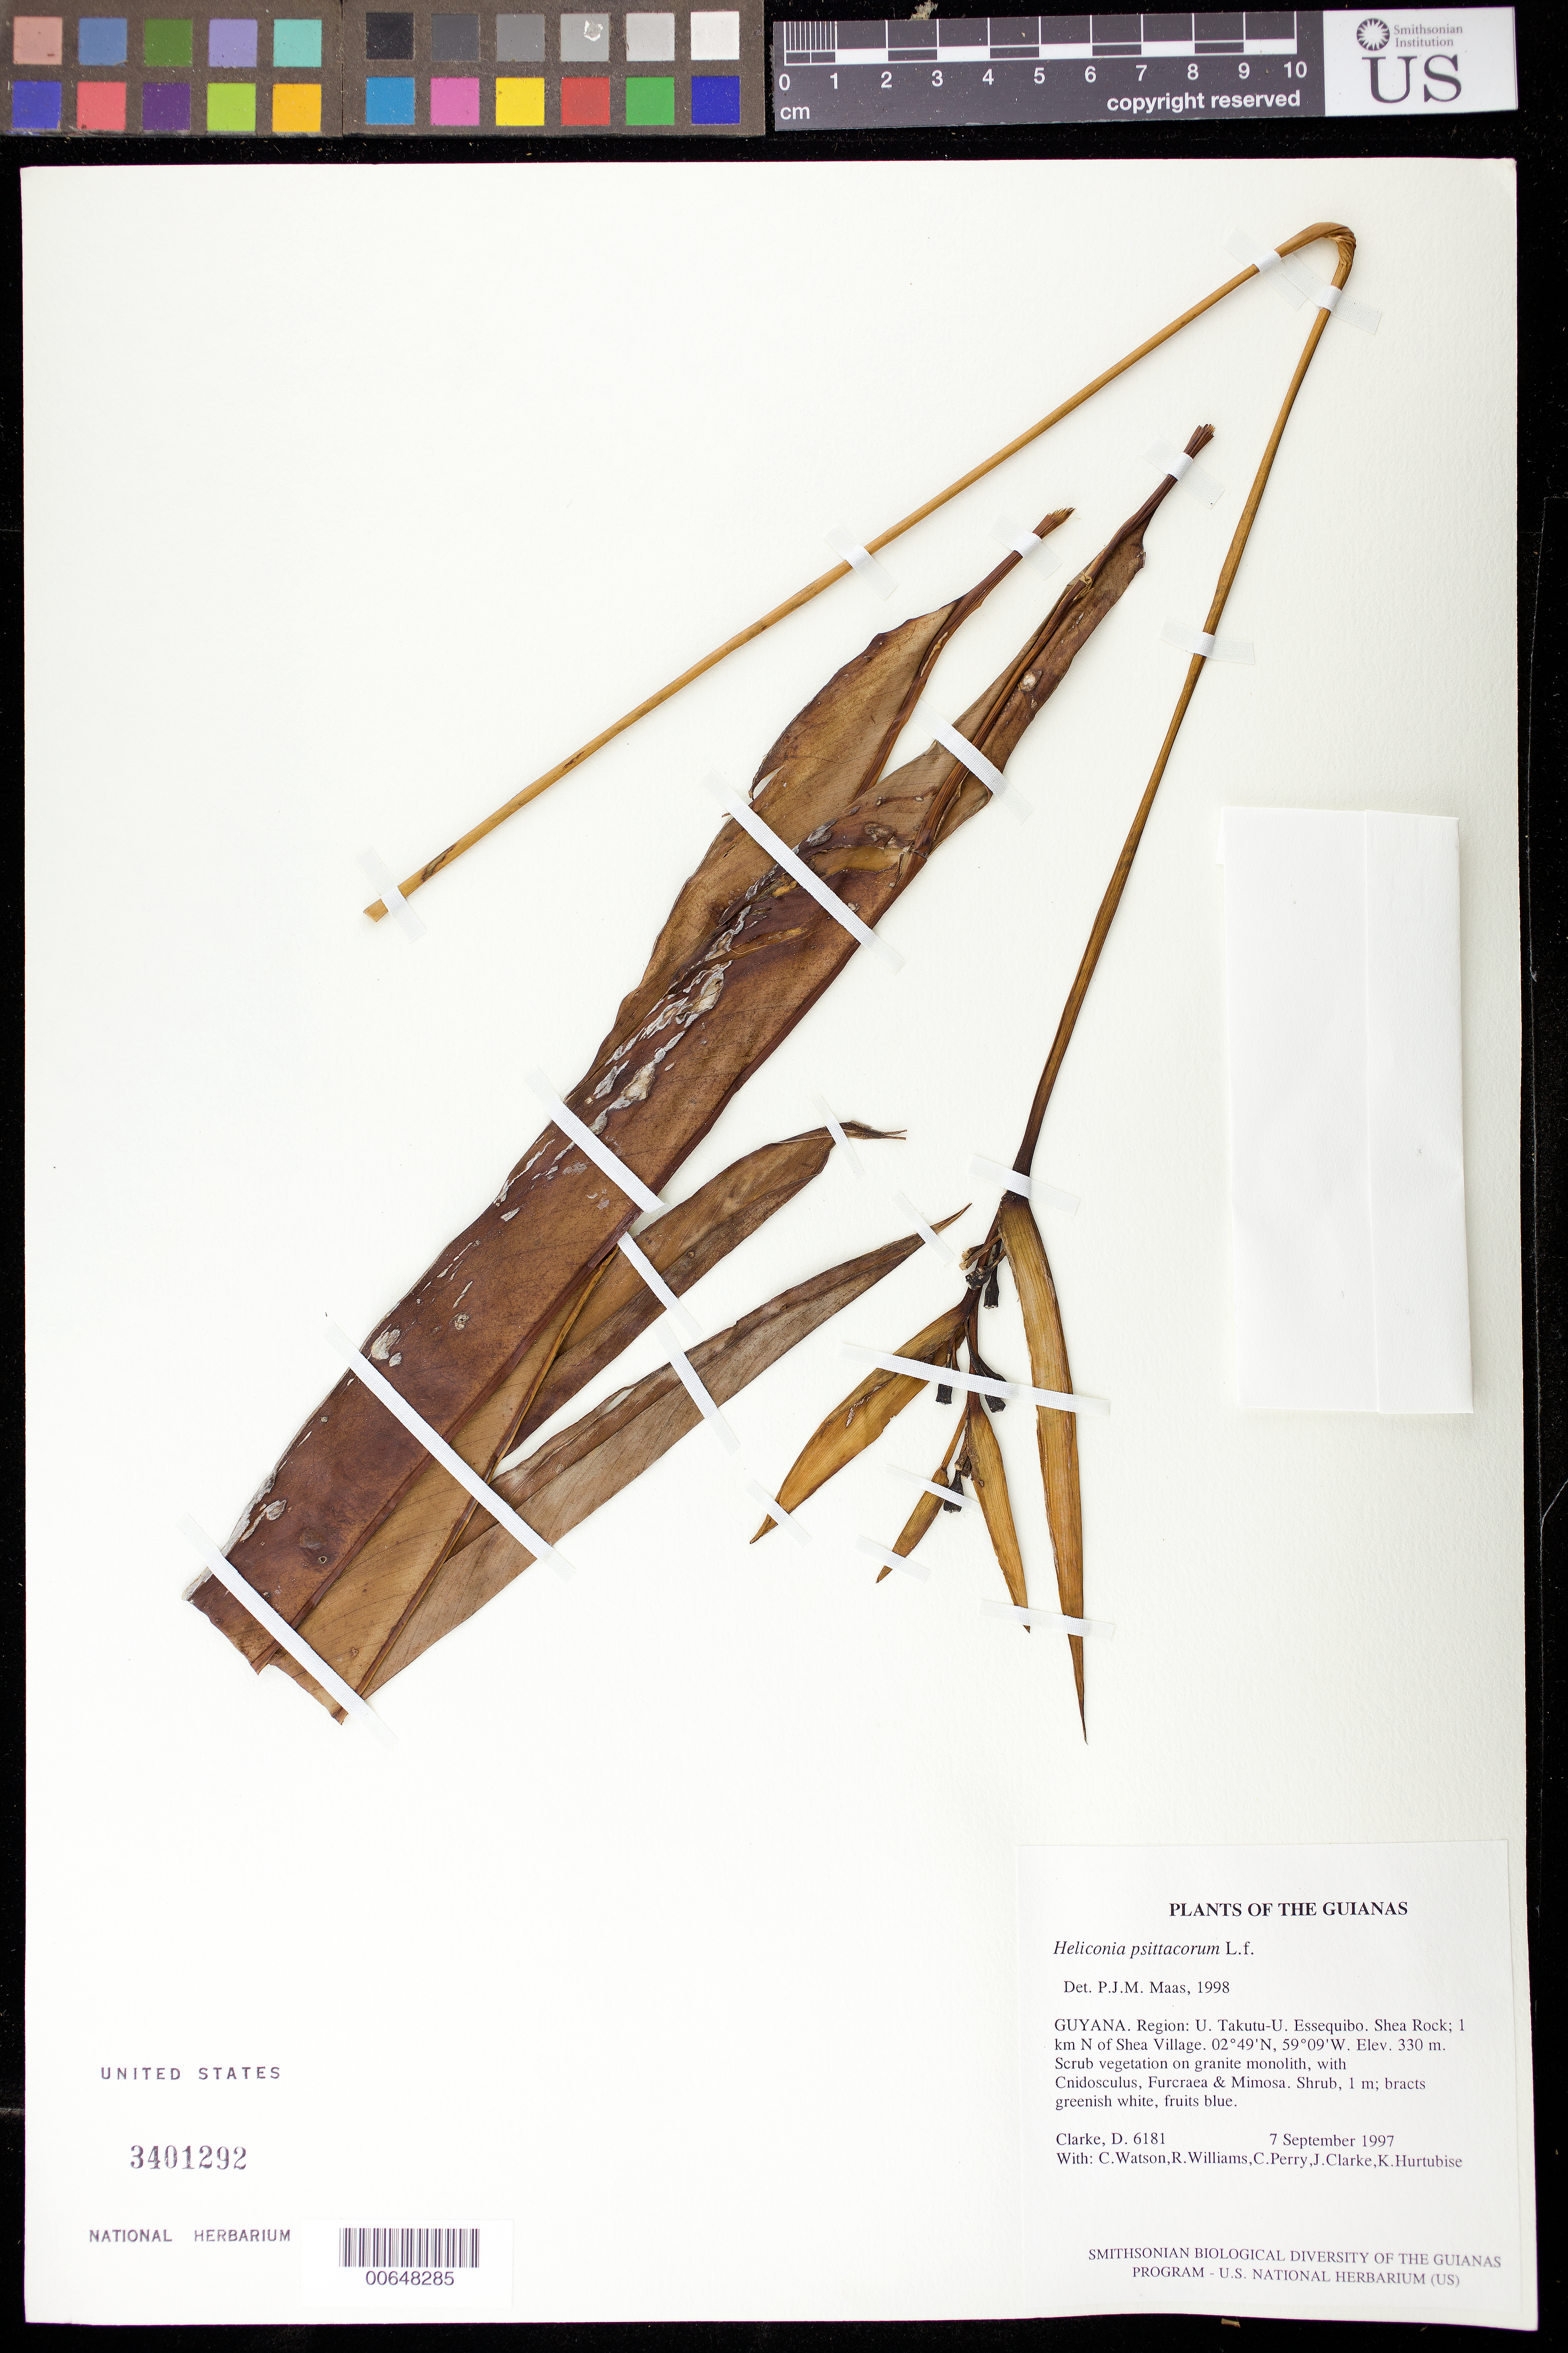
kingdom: Plantae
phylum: Tracheophyta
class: Liliopsida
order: Zingiberales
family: Heliconiaceae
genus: Heliconia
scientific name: Heliconia psittacorum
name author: L. f.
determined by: Maas, Paul J. M.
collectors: H. D. Clarke, C. Watson, R. Williams, C. Perry, J. Clarke & K. Hurtubise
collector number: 6181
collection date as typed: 7 September 1997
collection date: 1997-09-07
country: Guyana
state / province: U. Takutu-U. Essequibo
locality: Shea Rock; 1 km N of Shea Village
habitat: Scrub vegetation on granite monolith, with Cnidoscolus, Furcraea & Mimosa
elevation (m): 330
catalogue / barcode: US 3401292